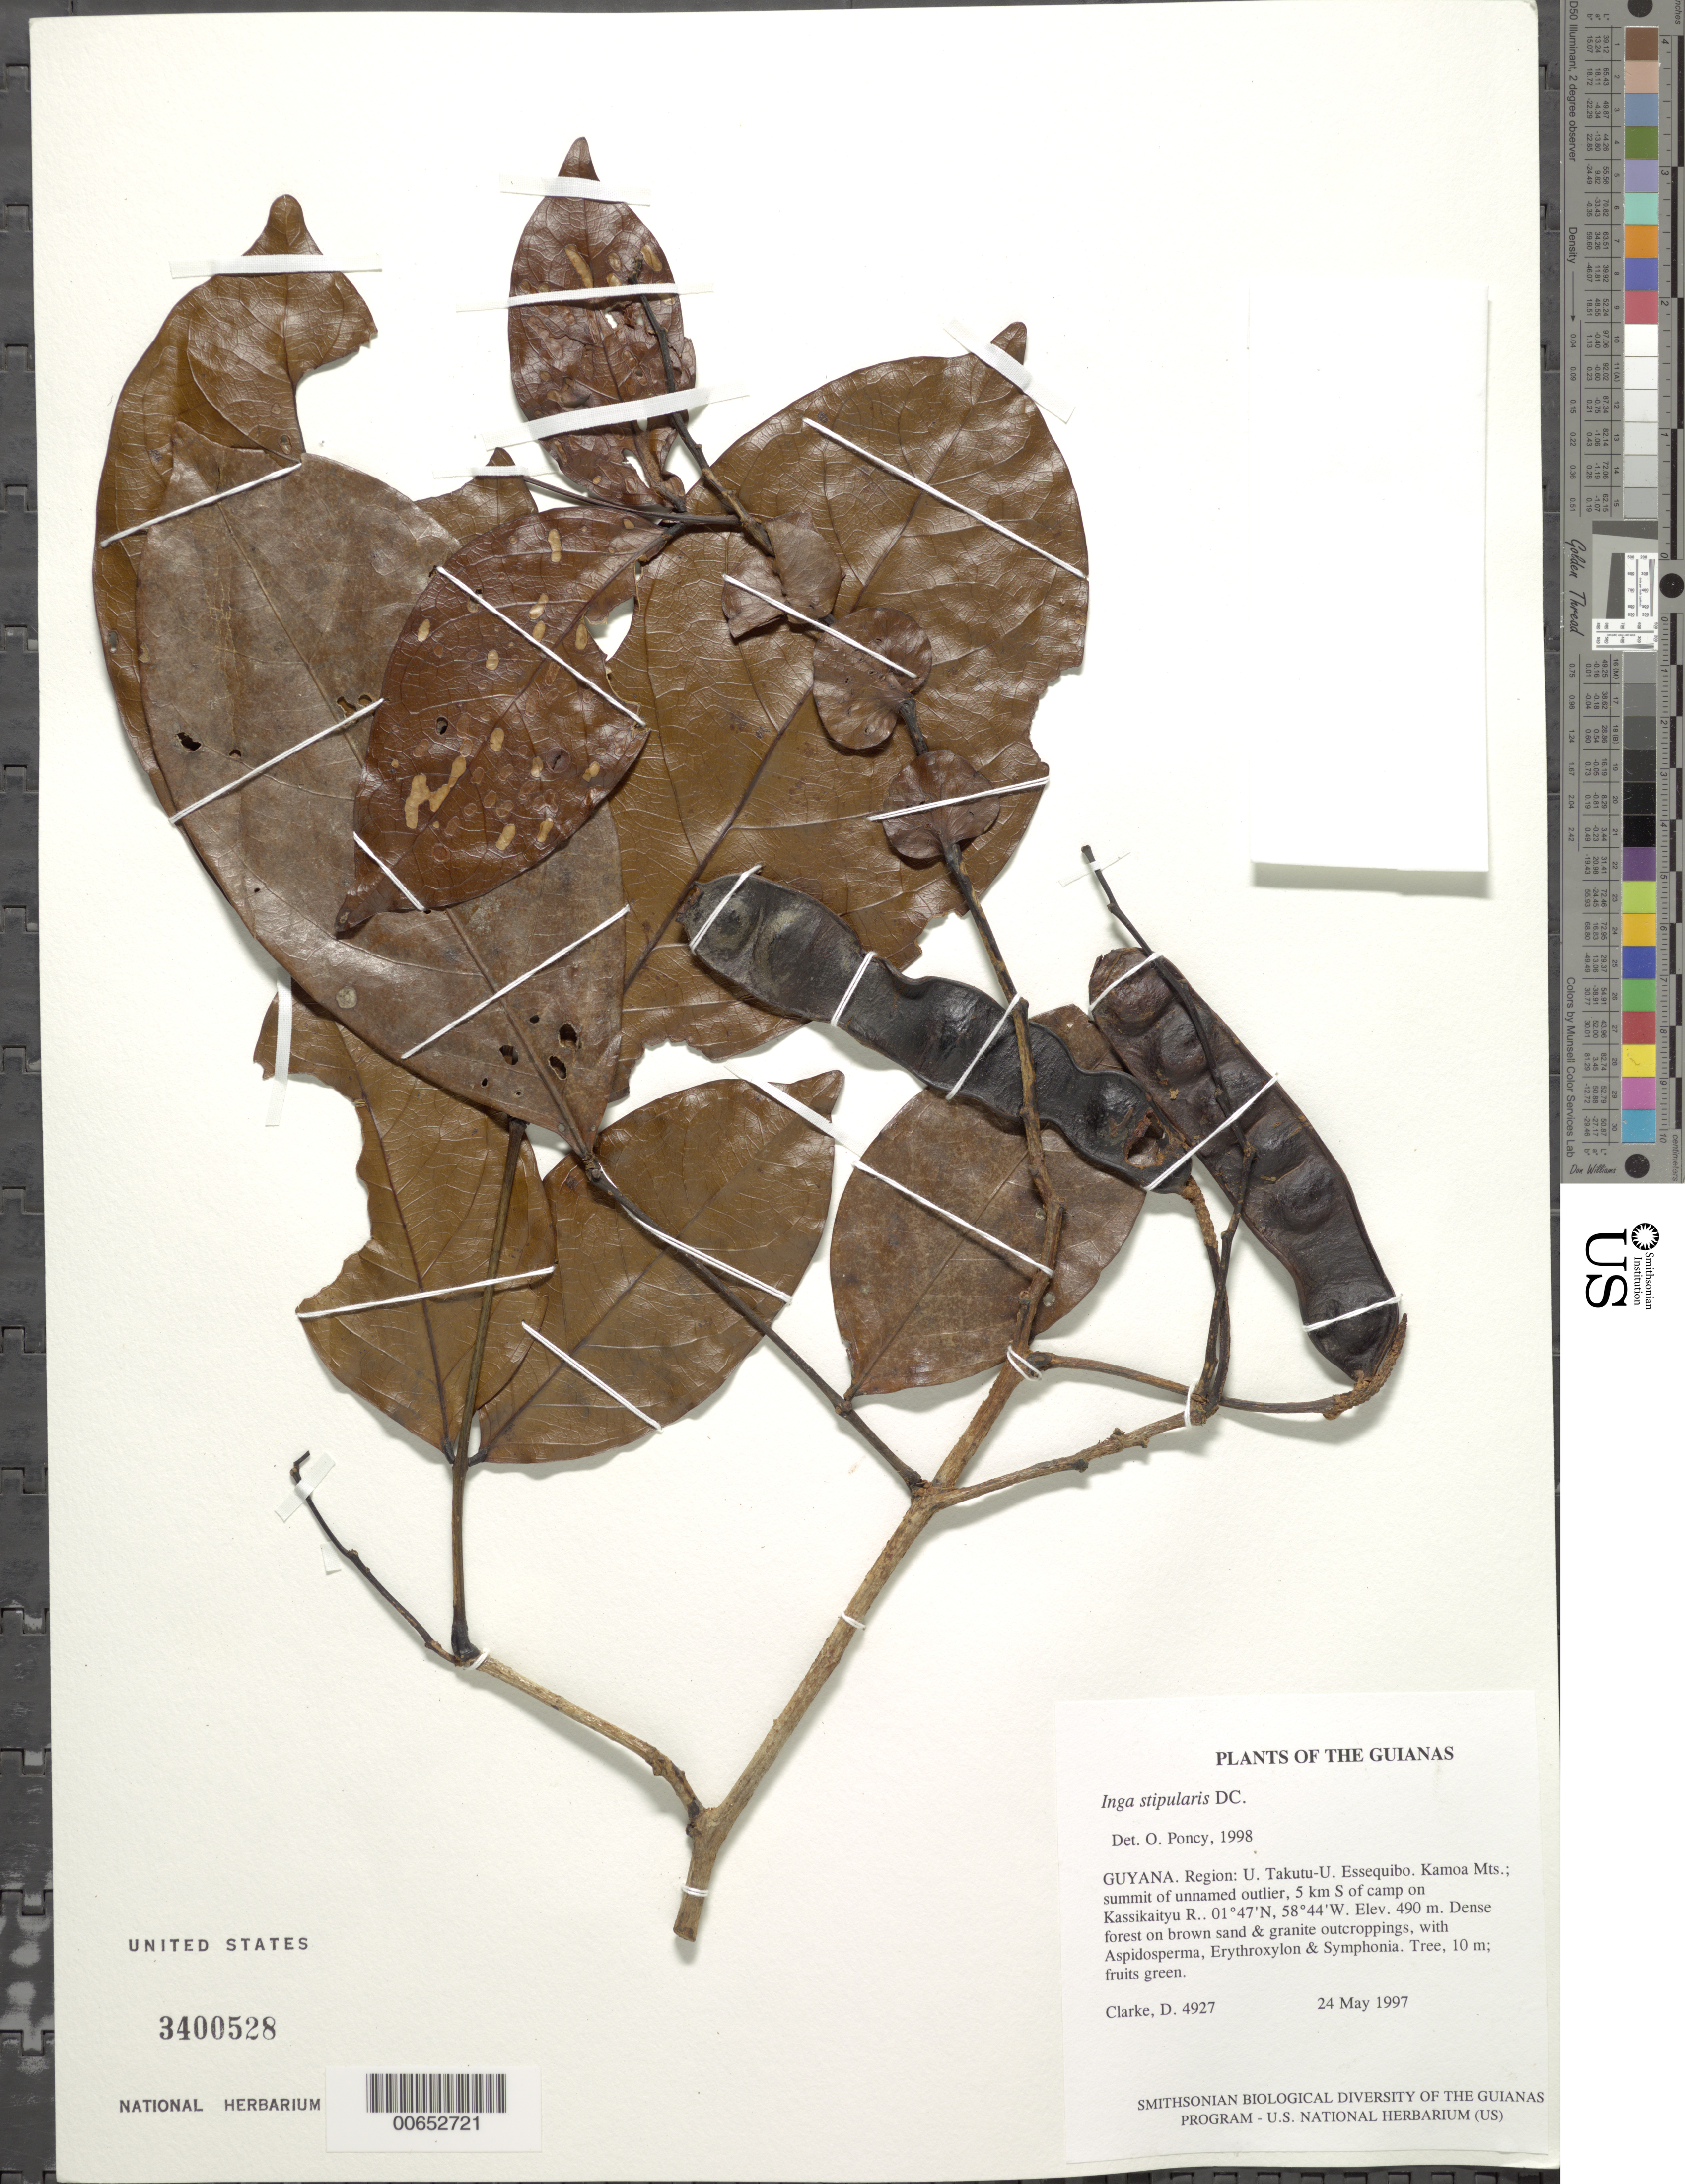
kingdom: Plantae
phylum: Tracheophyta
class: Magnoliopsida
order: Fabales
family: Fabaceae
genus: Inga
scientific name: Inga stipularis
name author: DC.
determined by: Poncy, O.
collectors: H. D. Clarke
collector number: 4927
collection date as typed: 24 May 1997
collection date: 1997-05-24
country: Guyana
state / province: U. Takutu-U. Essequibo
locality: Kamoa Mts.; summit of unnamed outlier, 5 km S of camp on Kassikaityu R.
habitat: Dense forest on brown sand & granite outcroppings, with Aspidosperma, Erythroxylum & Symphonia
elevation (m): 490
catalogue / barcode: US 3400528